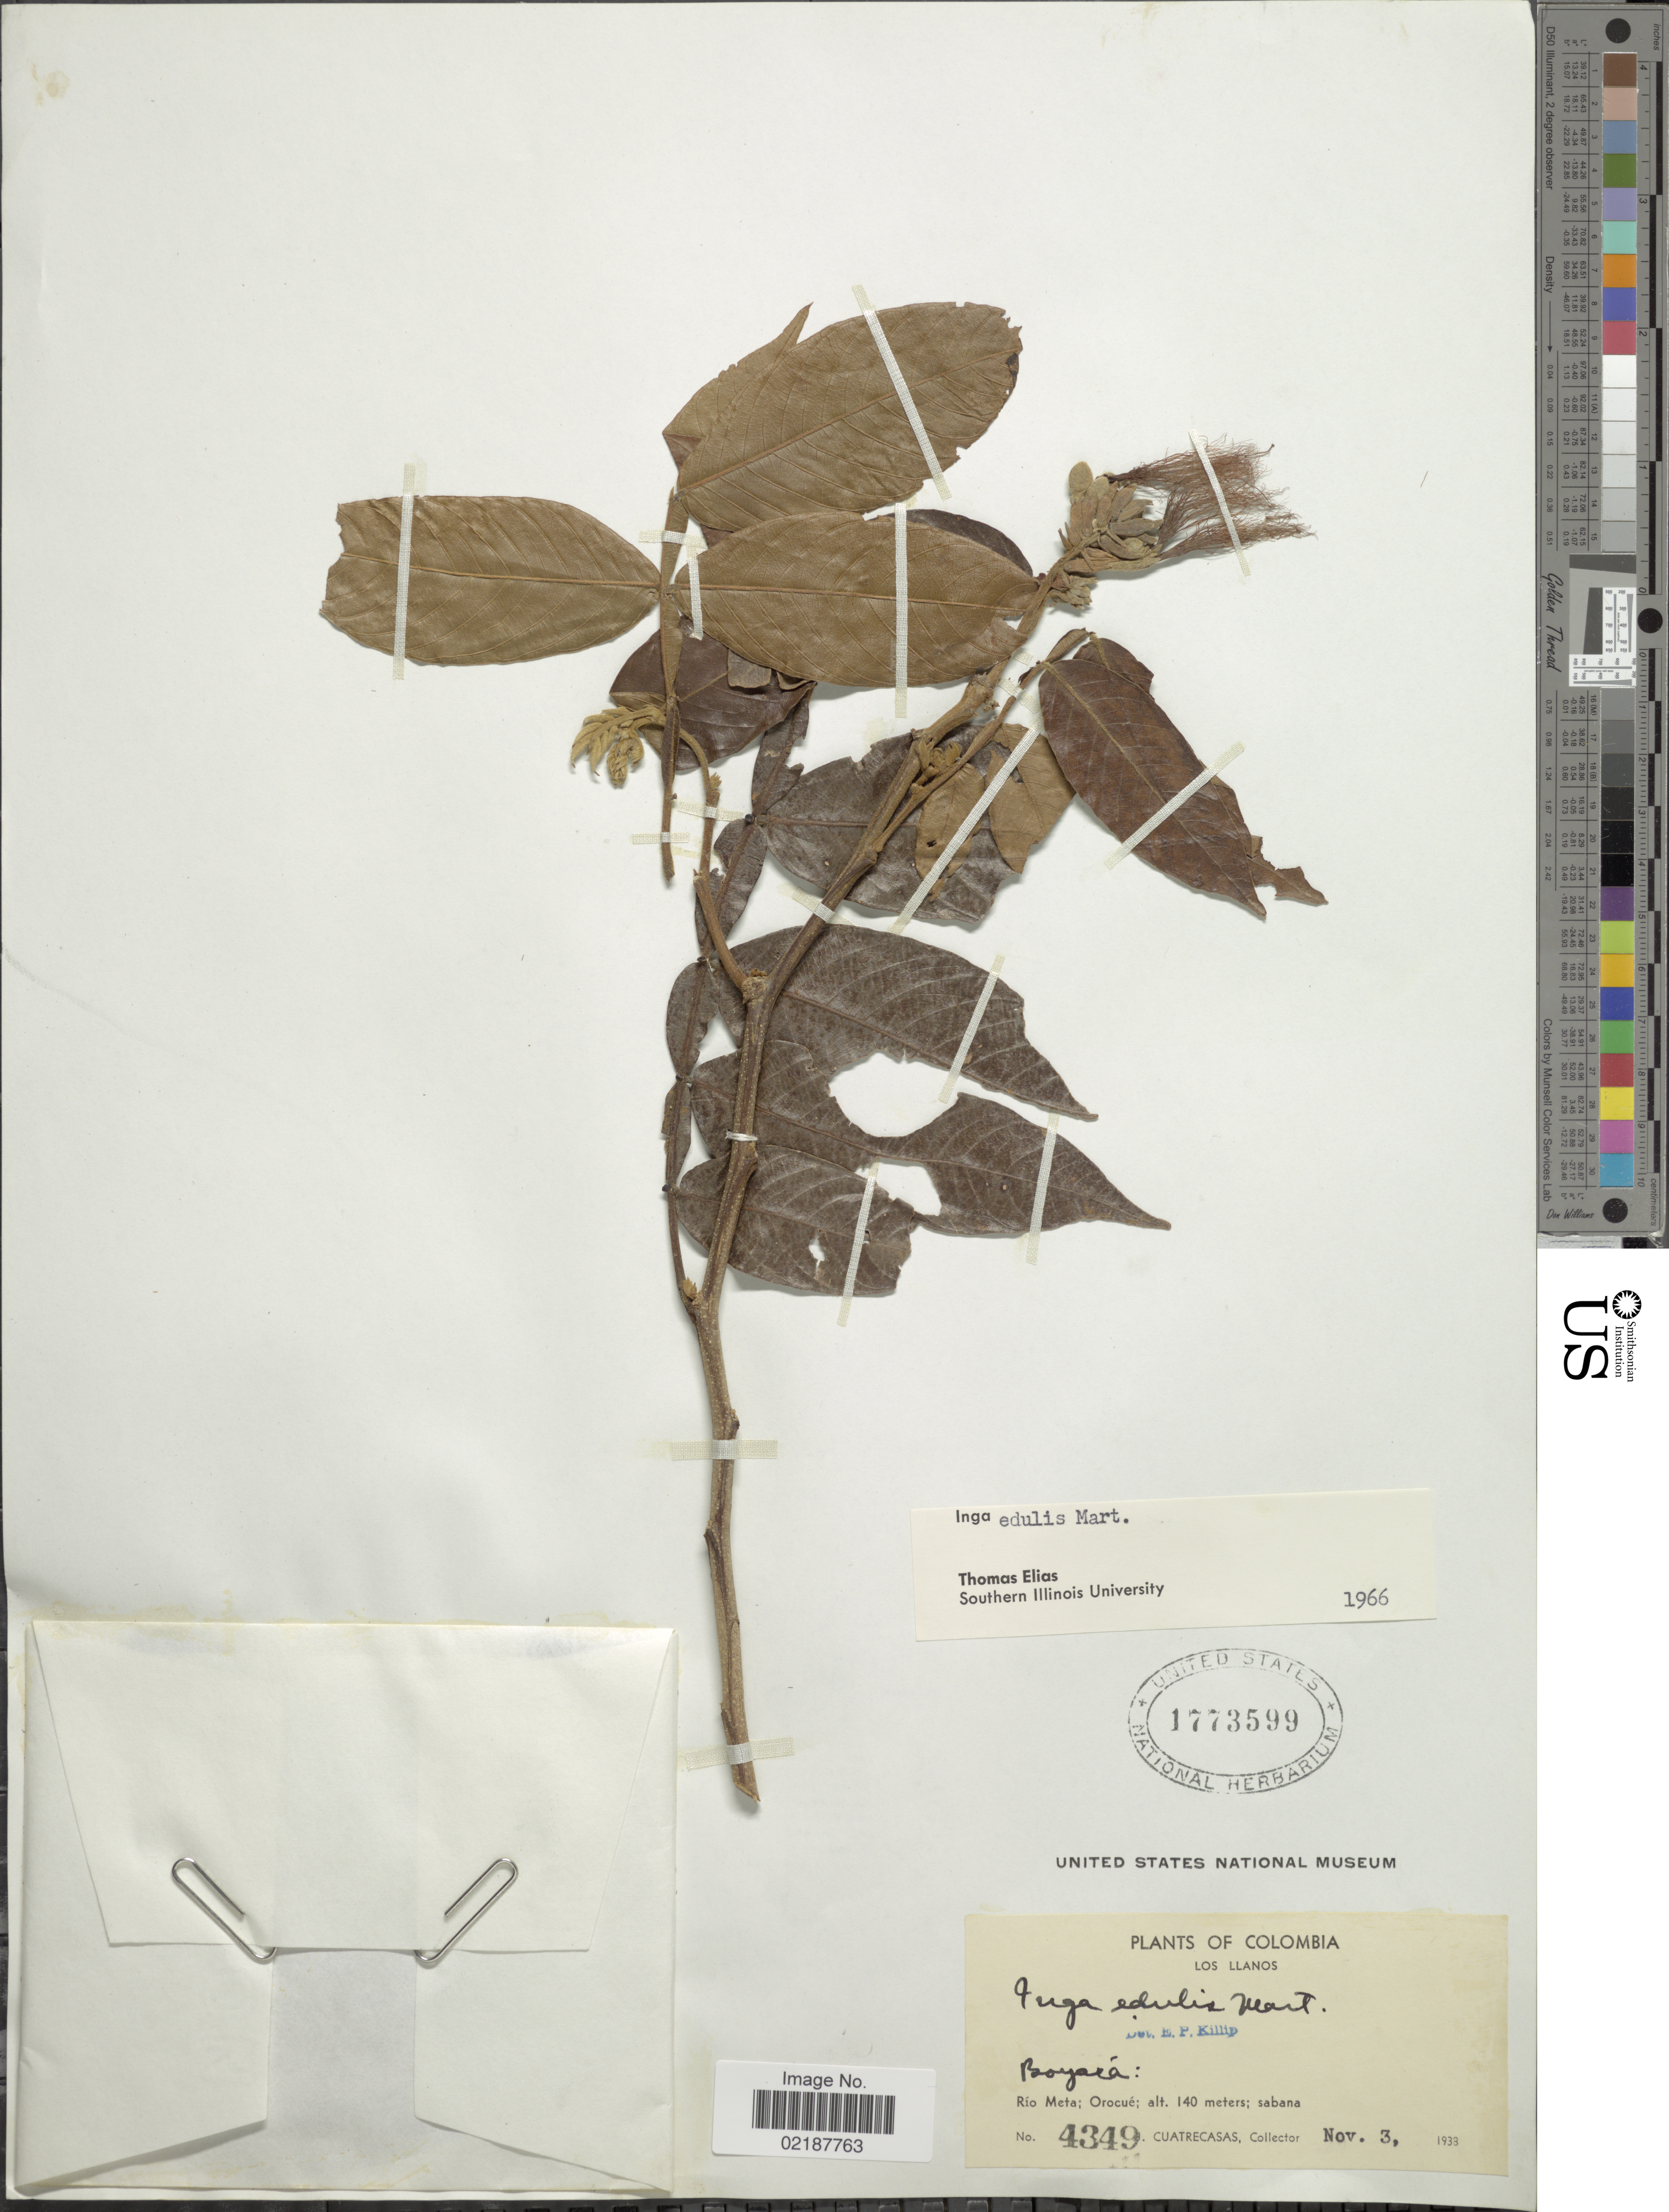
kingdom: Plantae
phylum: Tracheophyta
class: Magnoliopsida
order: Fabales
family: Fabaceae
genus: Inga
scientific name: Inga edulis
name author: Mart.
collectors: -. Cuatercasas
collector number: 4349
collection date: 1933-11-03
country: Colombia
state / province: Meta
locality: Los Llanos, Rio Meta, Orocué, sabana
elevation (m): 140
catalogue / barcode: US 1773599